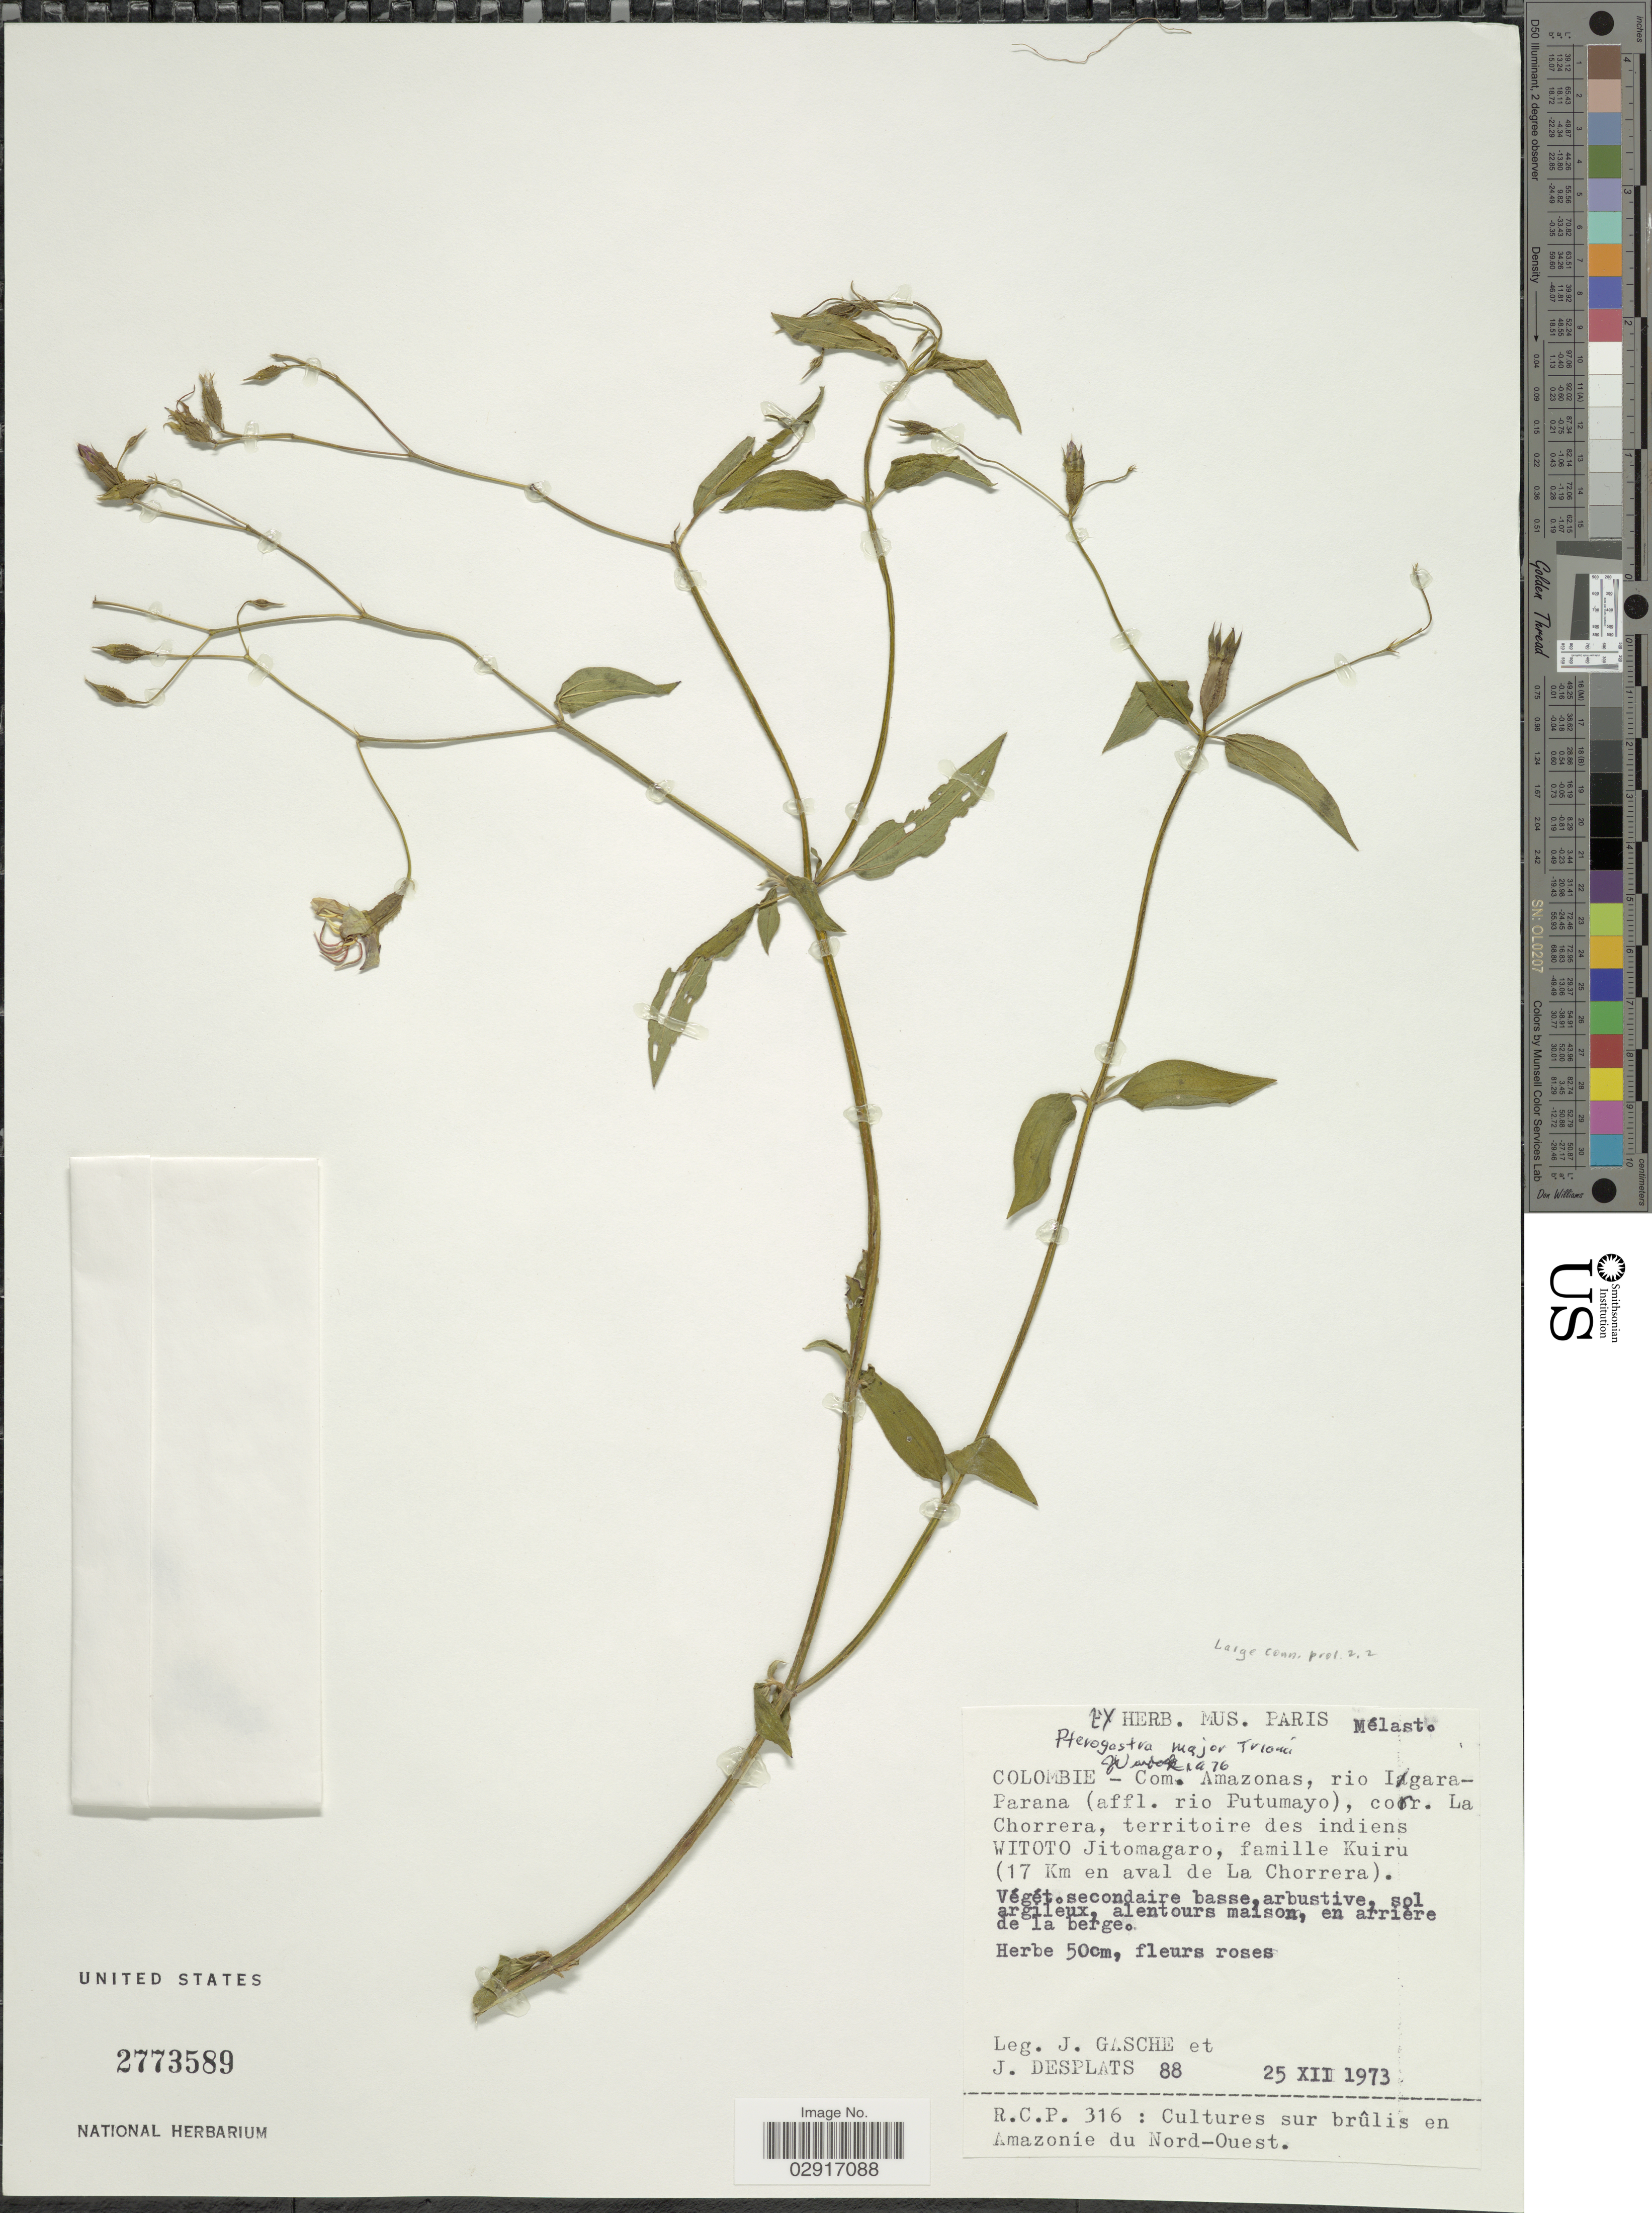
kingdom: Plantae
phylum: Tracheophyta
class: Magnoliopsida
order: Myrtales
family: Melastomataceae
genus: Pterogastra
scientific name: Pterogastra divaricata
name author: (Bonpl.) Naudin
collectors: J. Gasche & J. Desplats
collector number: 88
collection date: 1973-12-25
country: Colombia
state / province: Amazônas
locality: Com. Amazonas, rio Igara-Parana (affl. rio Putumayo), corr. La Chorrera, territoire des indiens Witoto Jitomagaro, famille Kuiru (17 Km en aval de La Chorrera).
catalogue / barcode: US 2773589